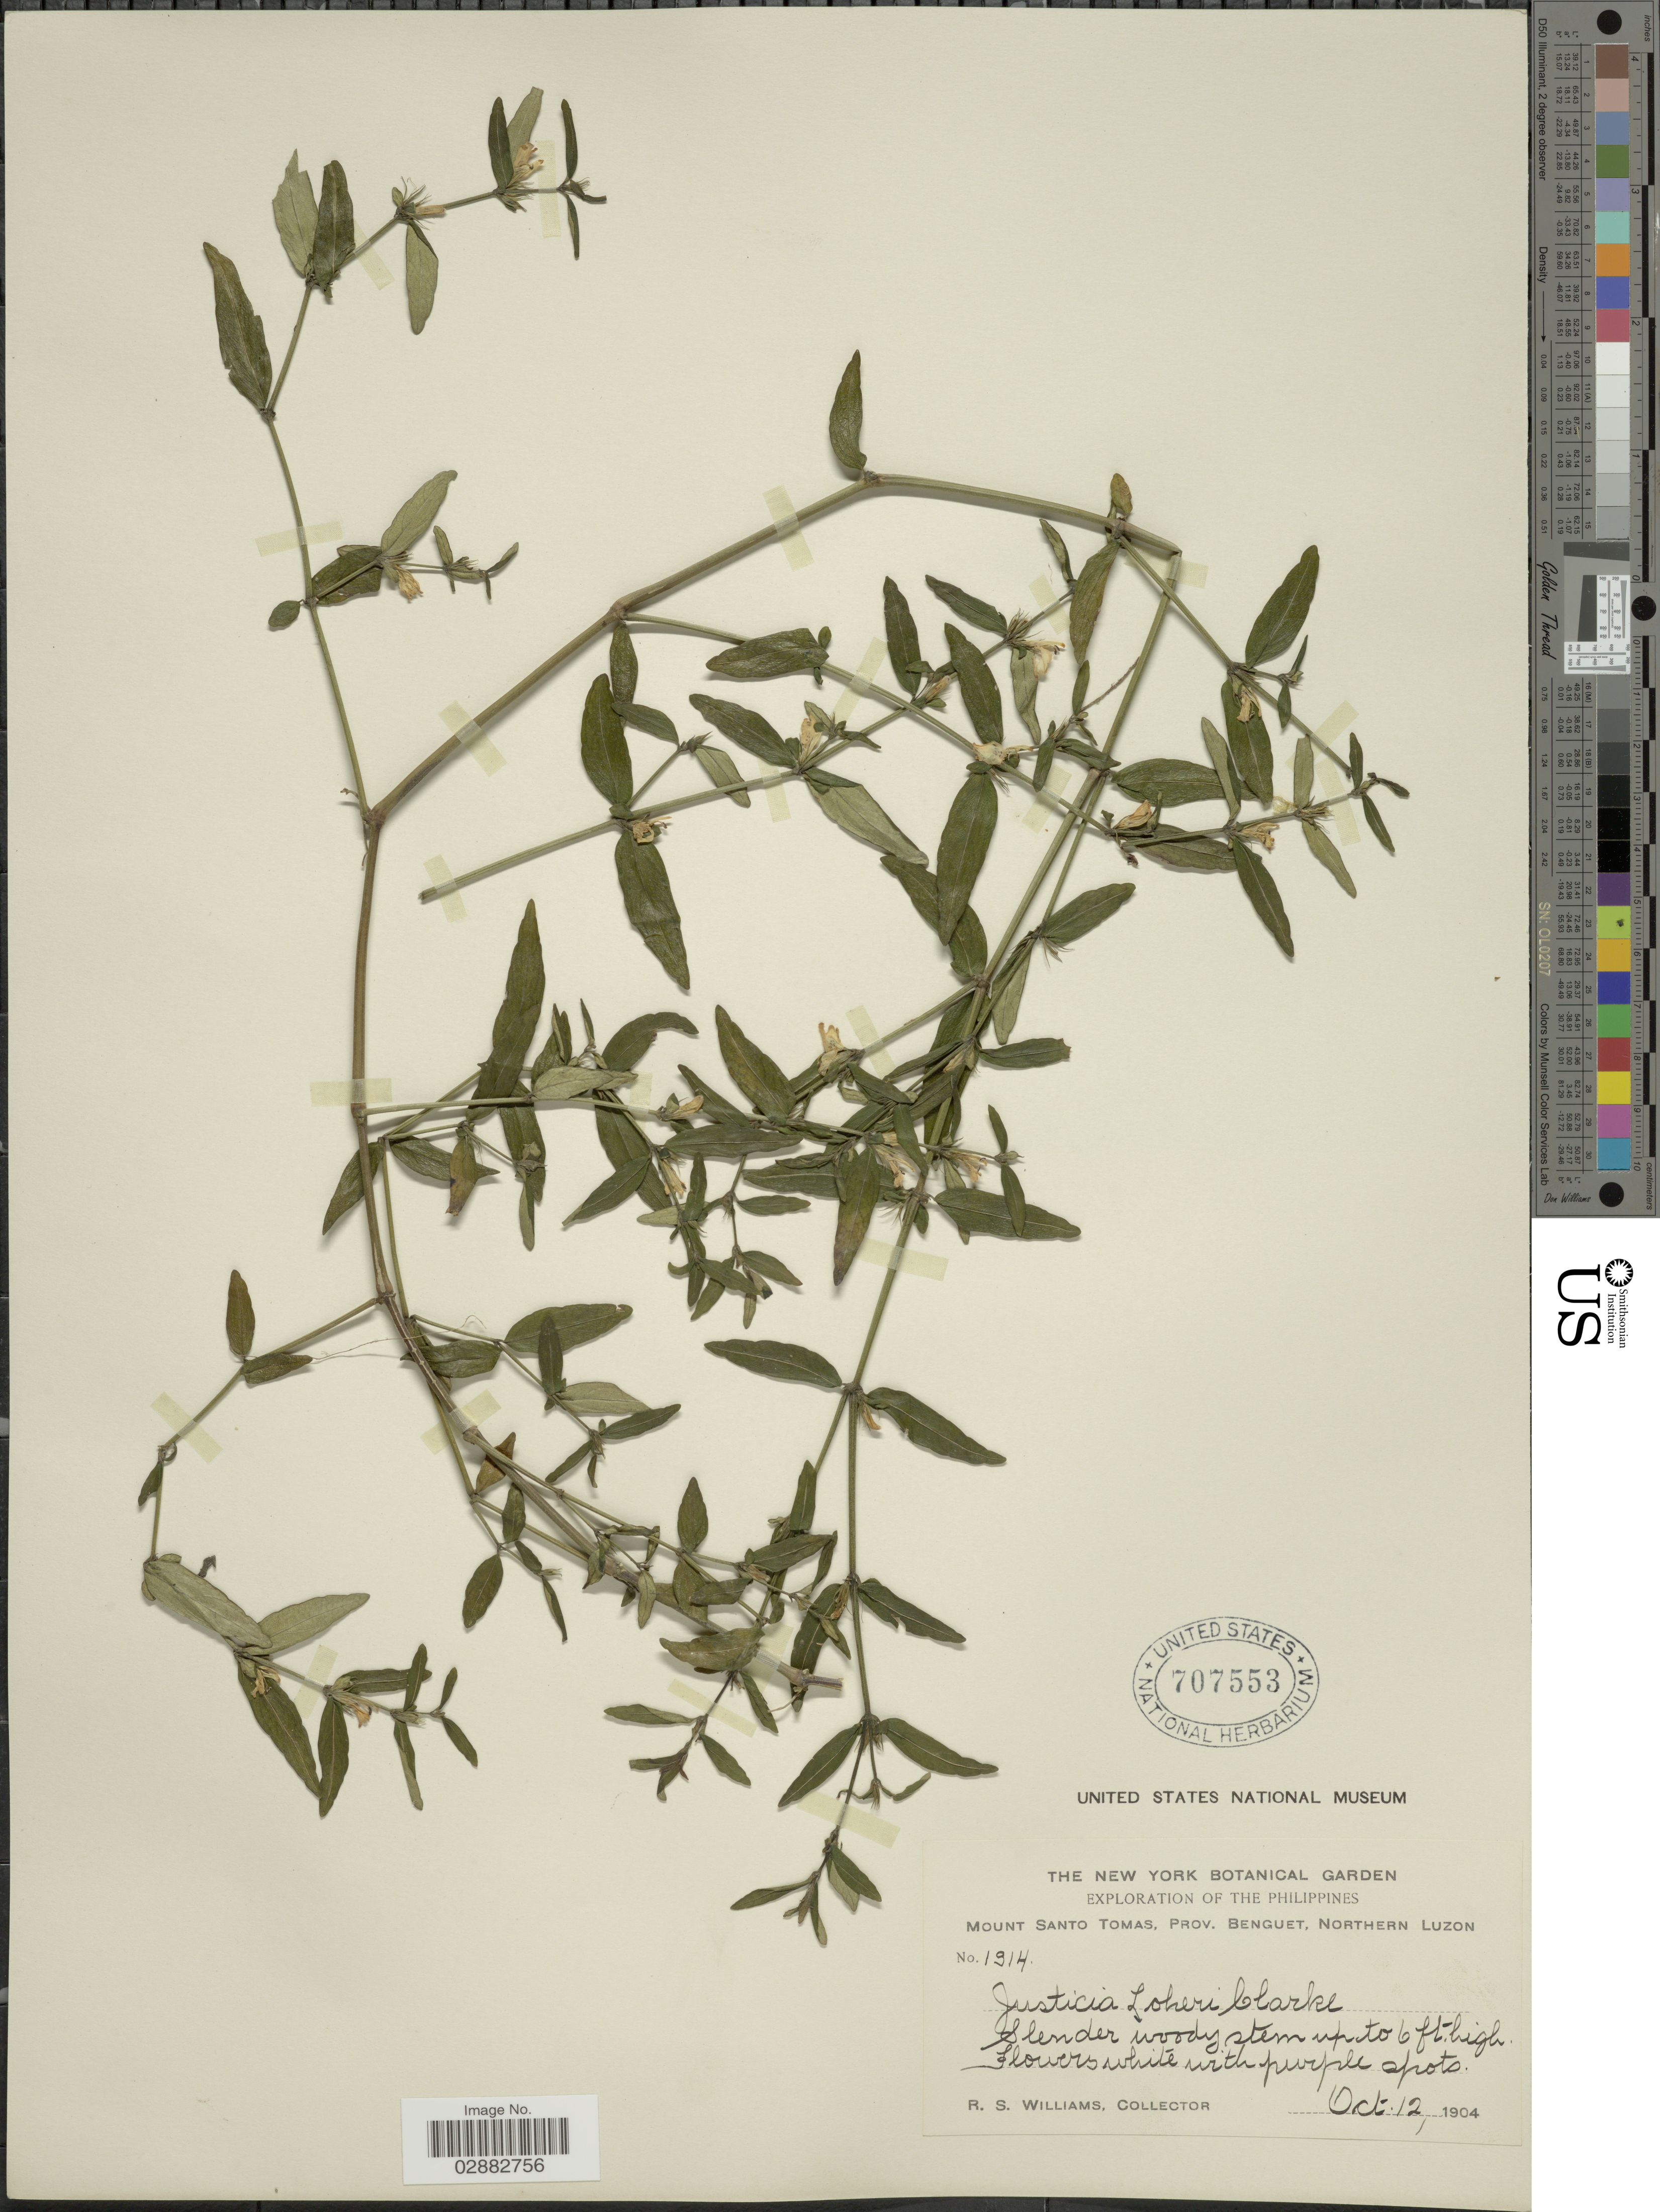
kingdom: Plantae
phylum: Tracheophyta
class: Magnoliopsida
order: Lamiales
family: Acanthaceae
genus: Justicia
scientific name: Justicia loheri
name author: C.B. Clarke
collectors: R. S. Williams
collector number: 1914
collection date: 1904-10-12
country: Philippines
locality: Mount Sant Tomas, Prov. Benguet, Northern Luzon.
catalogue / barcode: US 707553